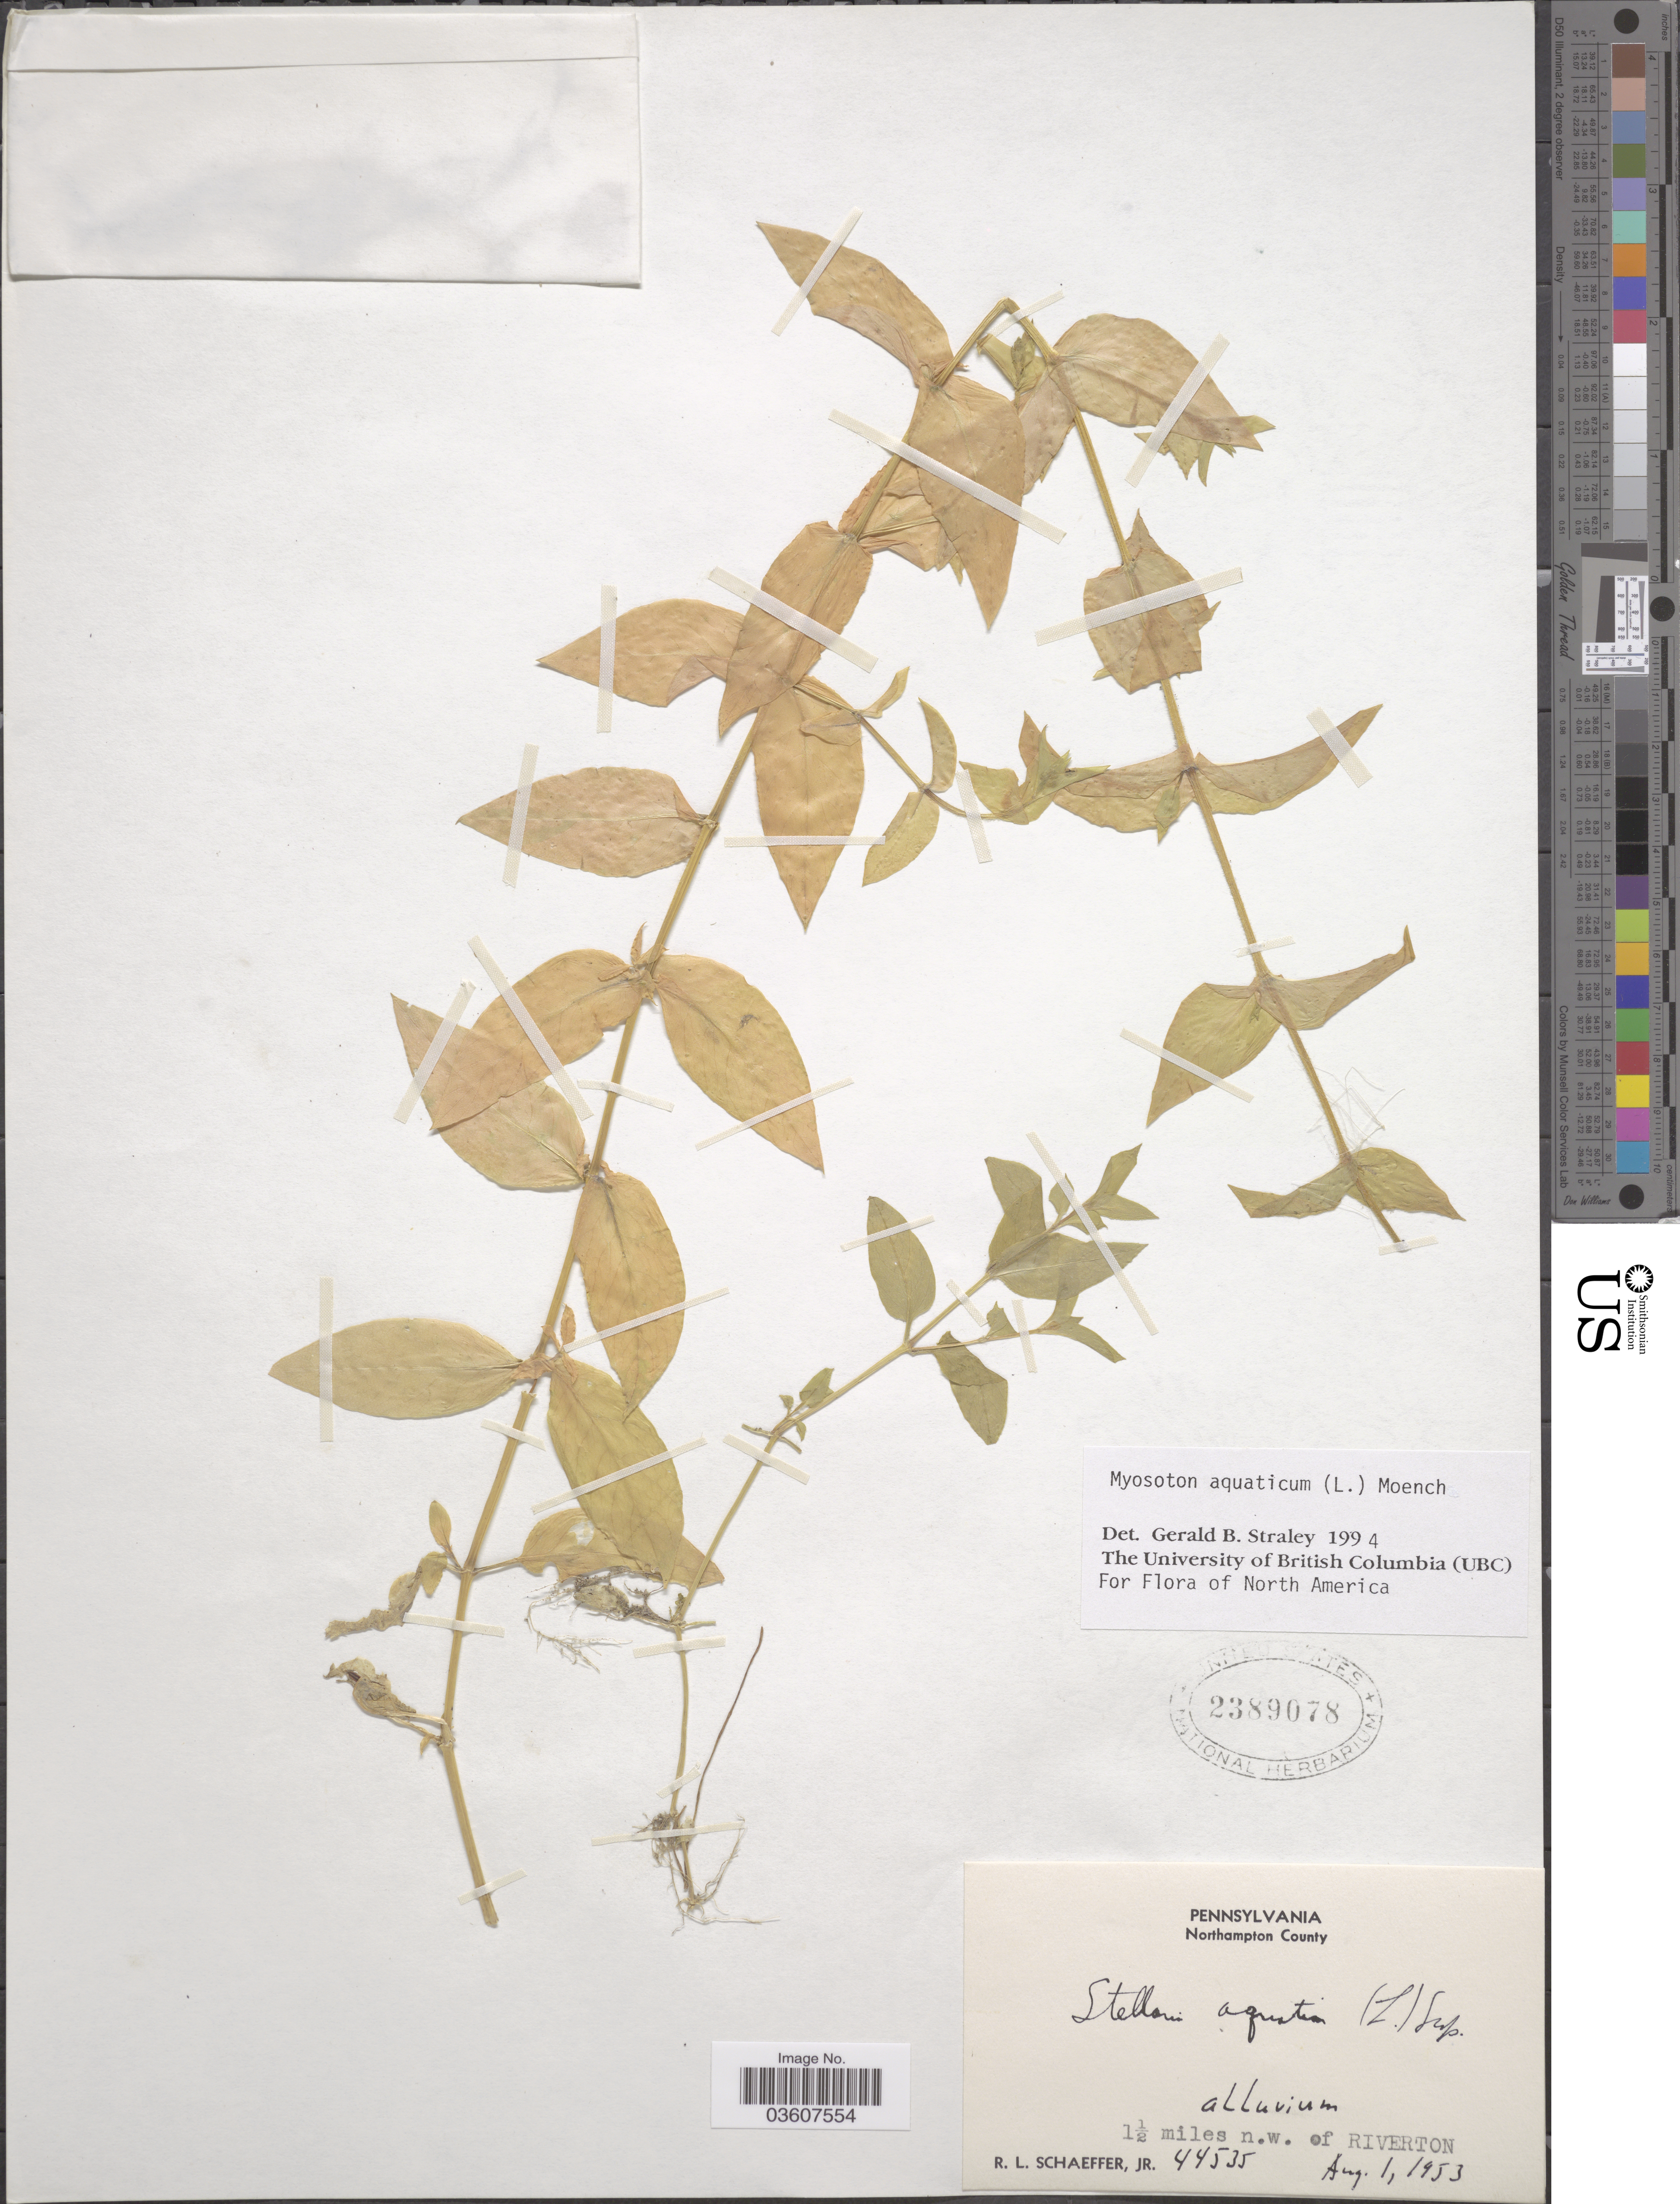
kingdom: Plantae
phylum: Tracheophyta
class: Magnoliopsida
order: Caryophyllales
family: Caryophyllaceae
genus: Stellaria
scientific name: Stellaria aquatica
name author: L.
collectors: R. L. Schaeffer Jr.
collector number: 44535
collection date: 1953-08-01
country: United States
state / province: Pennsylvania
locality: Northampton County. 1½ miles n.w. of Riverton.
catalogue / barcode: US 2389078